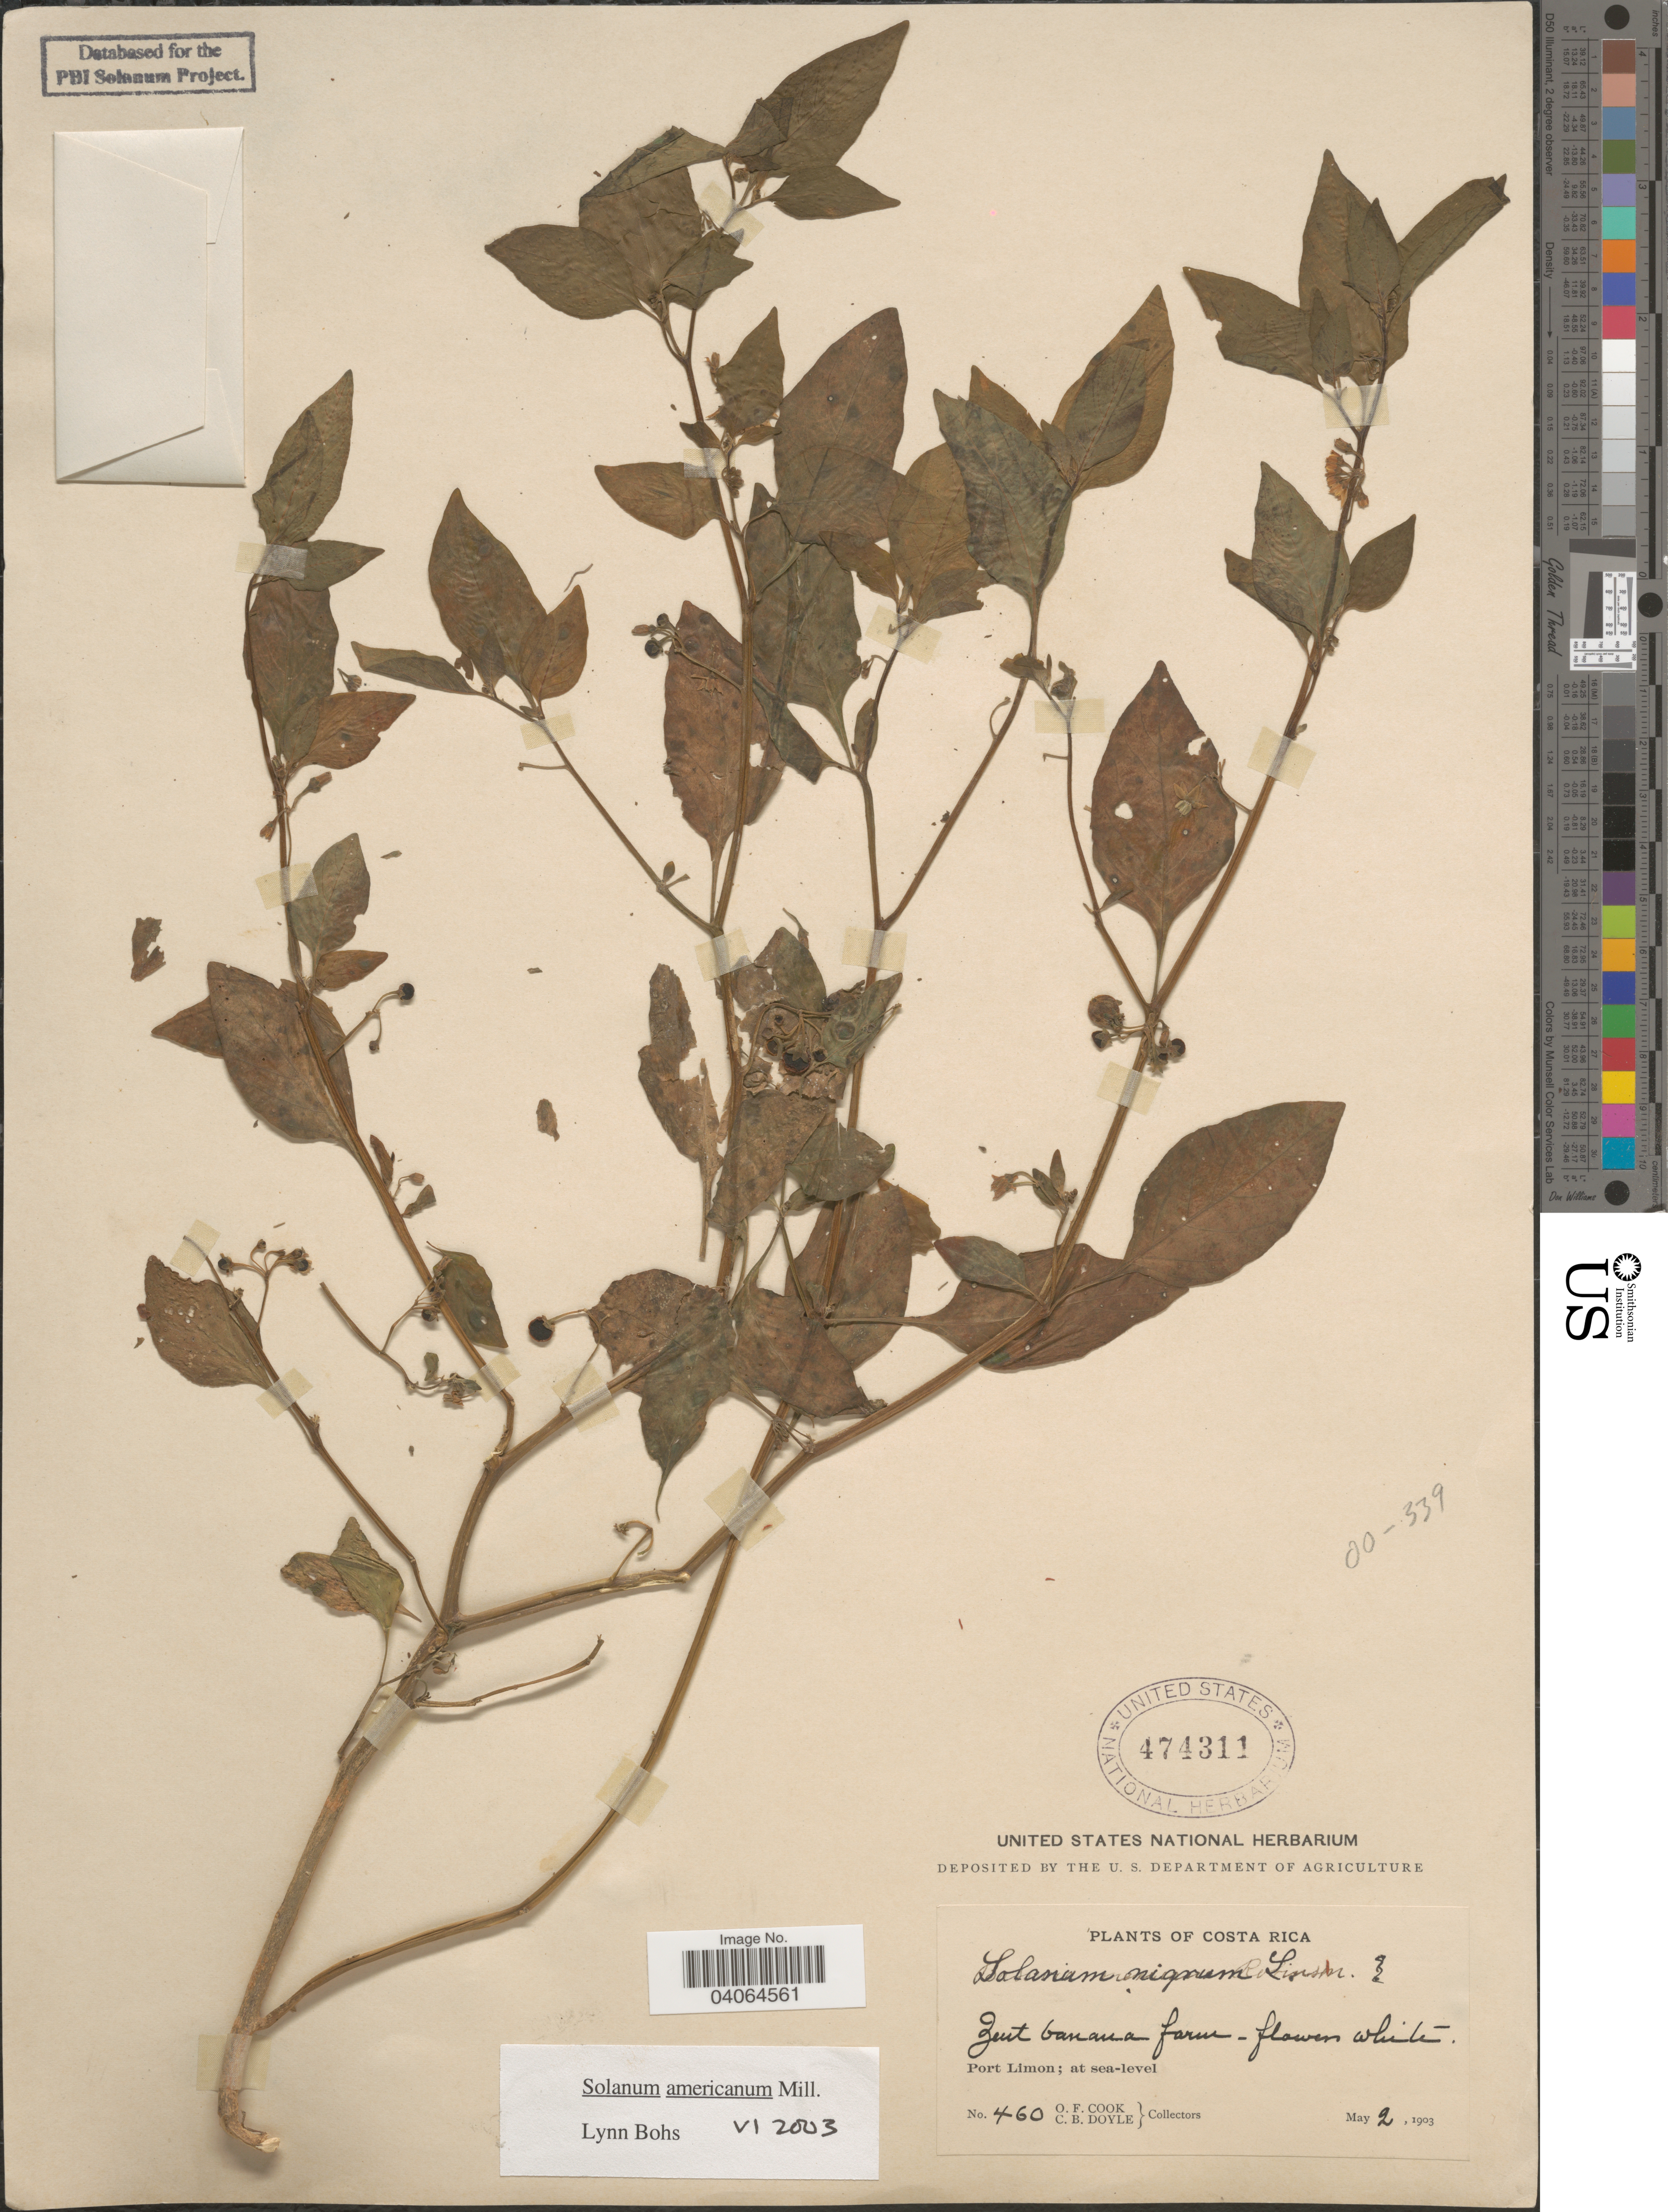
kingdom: Plantae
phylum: Tracheophyta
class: Magnoliopsida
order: Solanales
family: Solanaceae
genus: Solanum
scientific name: Solanum americanum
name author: Mill.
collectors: O. F. Cook & C. Doyle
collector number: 460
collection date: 1903-05-02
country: Costa Rica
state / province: Limón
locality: Zent banana farm. Port Limon.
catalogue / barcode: US 474311